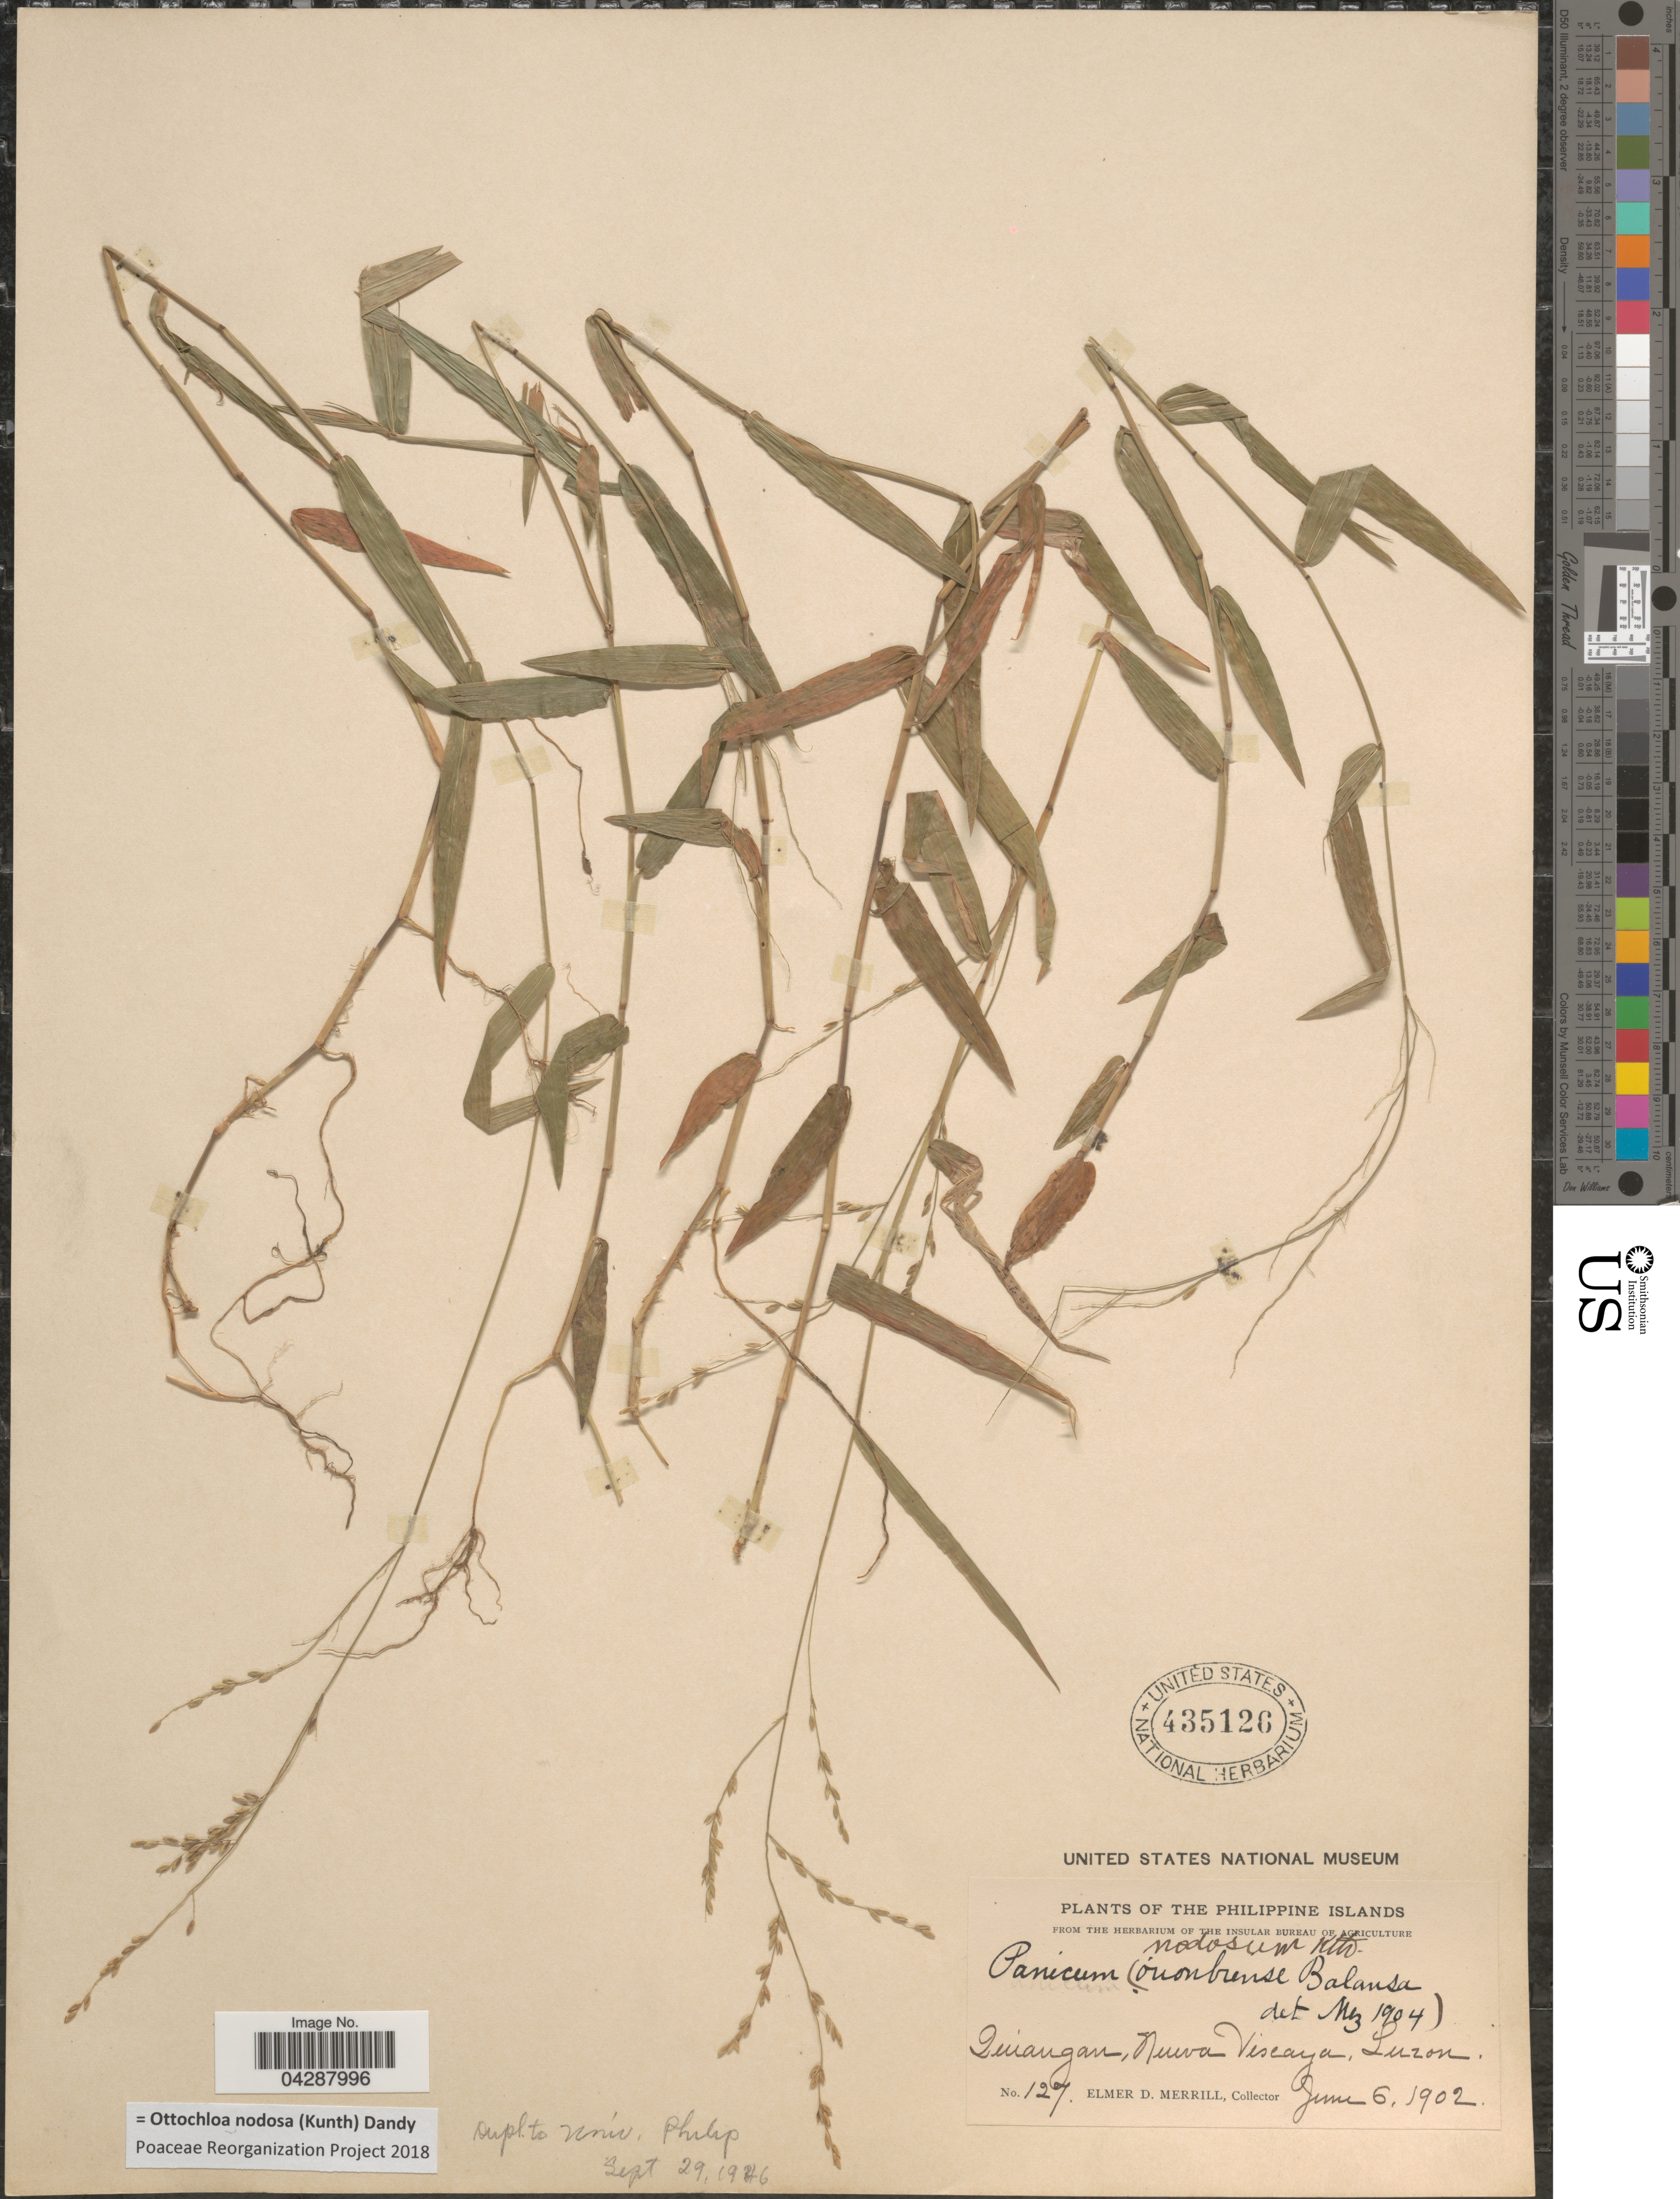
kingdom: Plantae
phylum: Tracheophyta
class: Liliopsida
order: Poales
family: Poaceae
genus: Ottochloa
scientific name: Ottochloa nodosa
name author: (Kunth) Dandy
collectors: E. D. Merrill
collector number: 127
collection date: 1902-06-06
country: Philippines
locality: The Philippine Islands. Quiangan, Nueva Viscaya, Luzon.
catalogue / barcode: US 435126